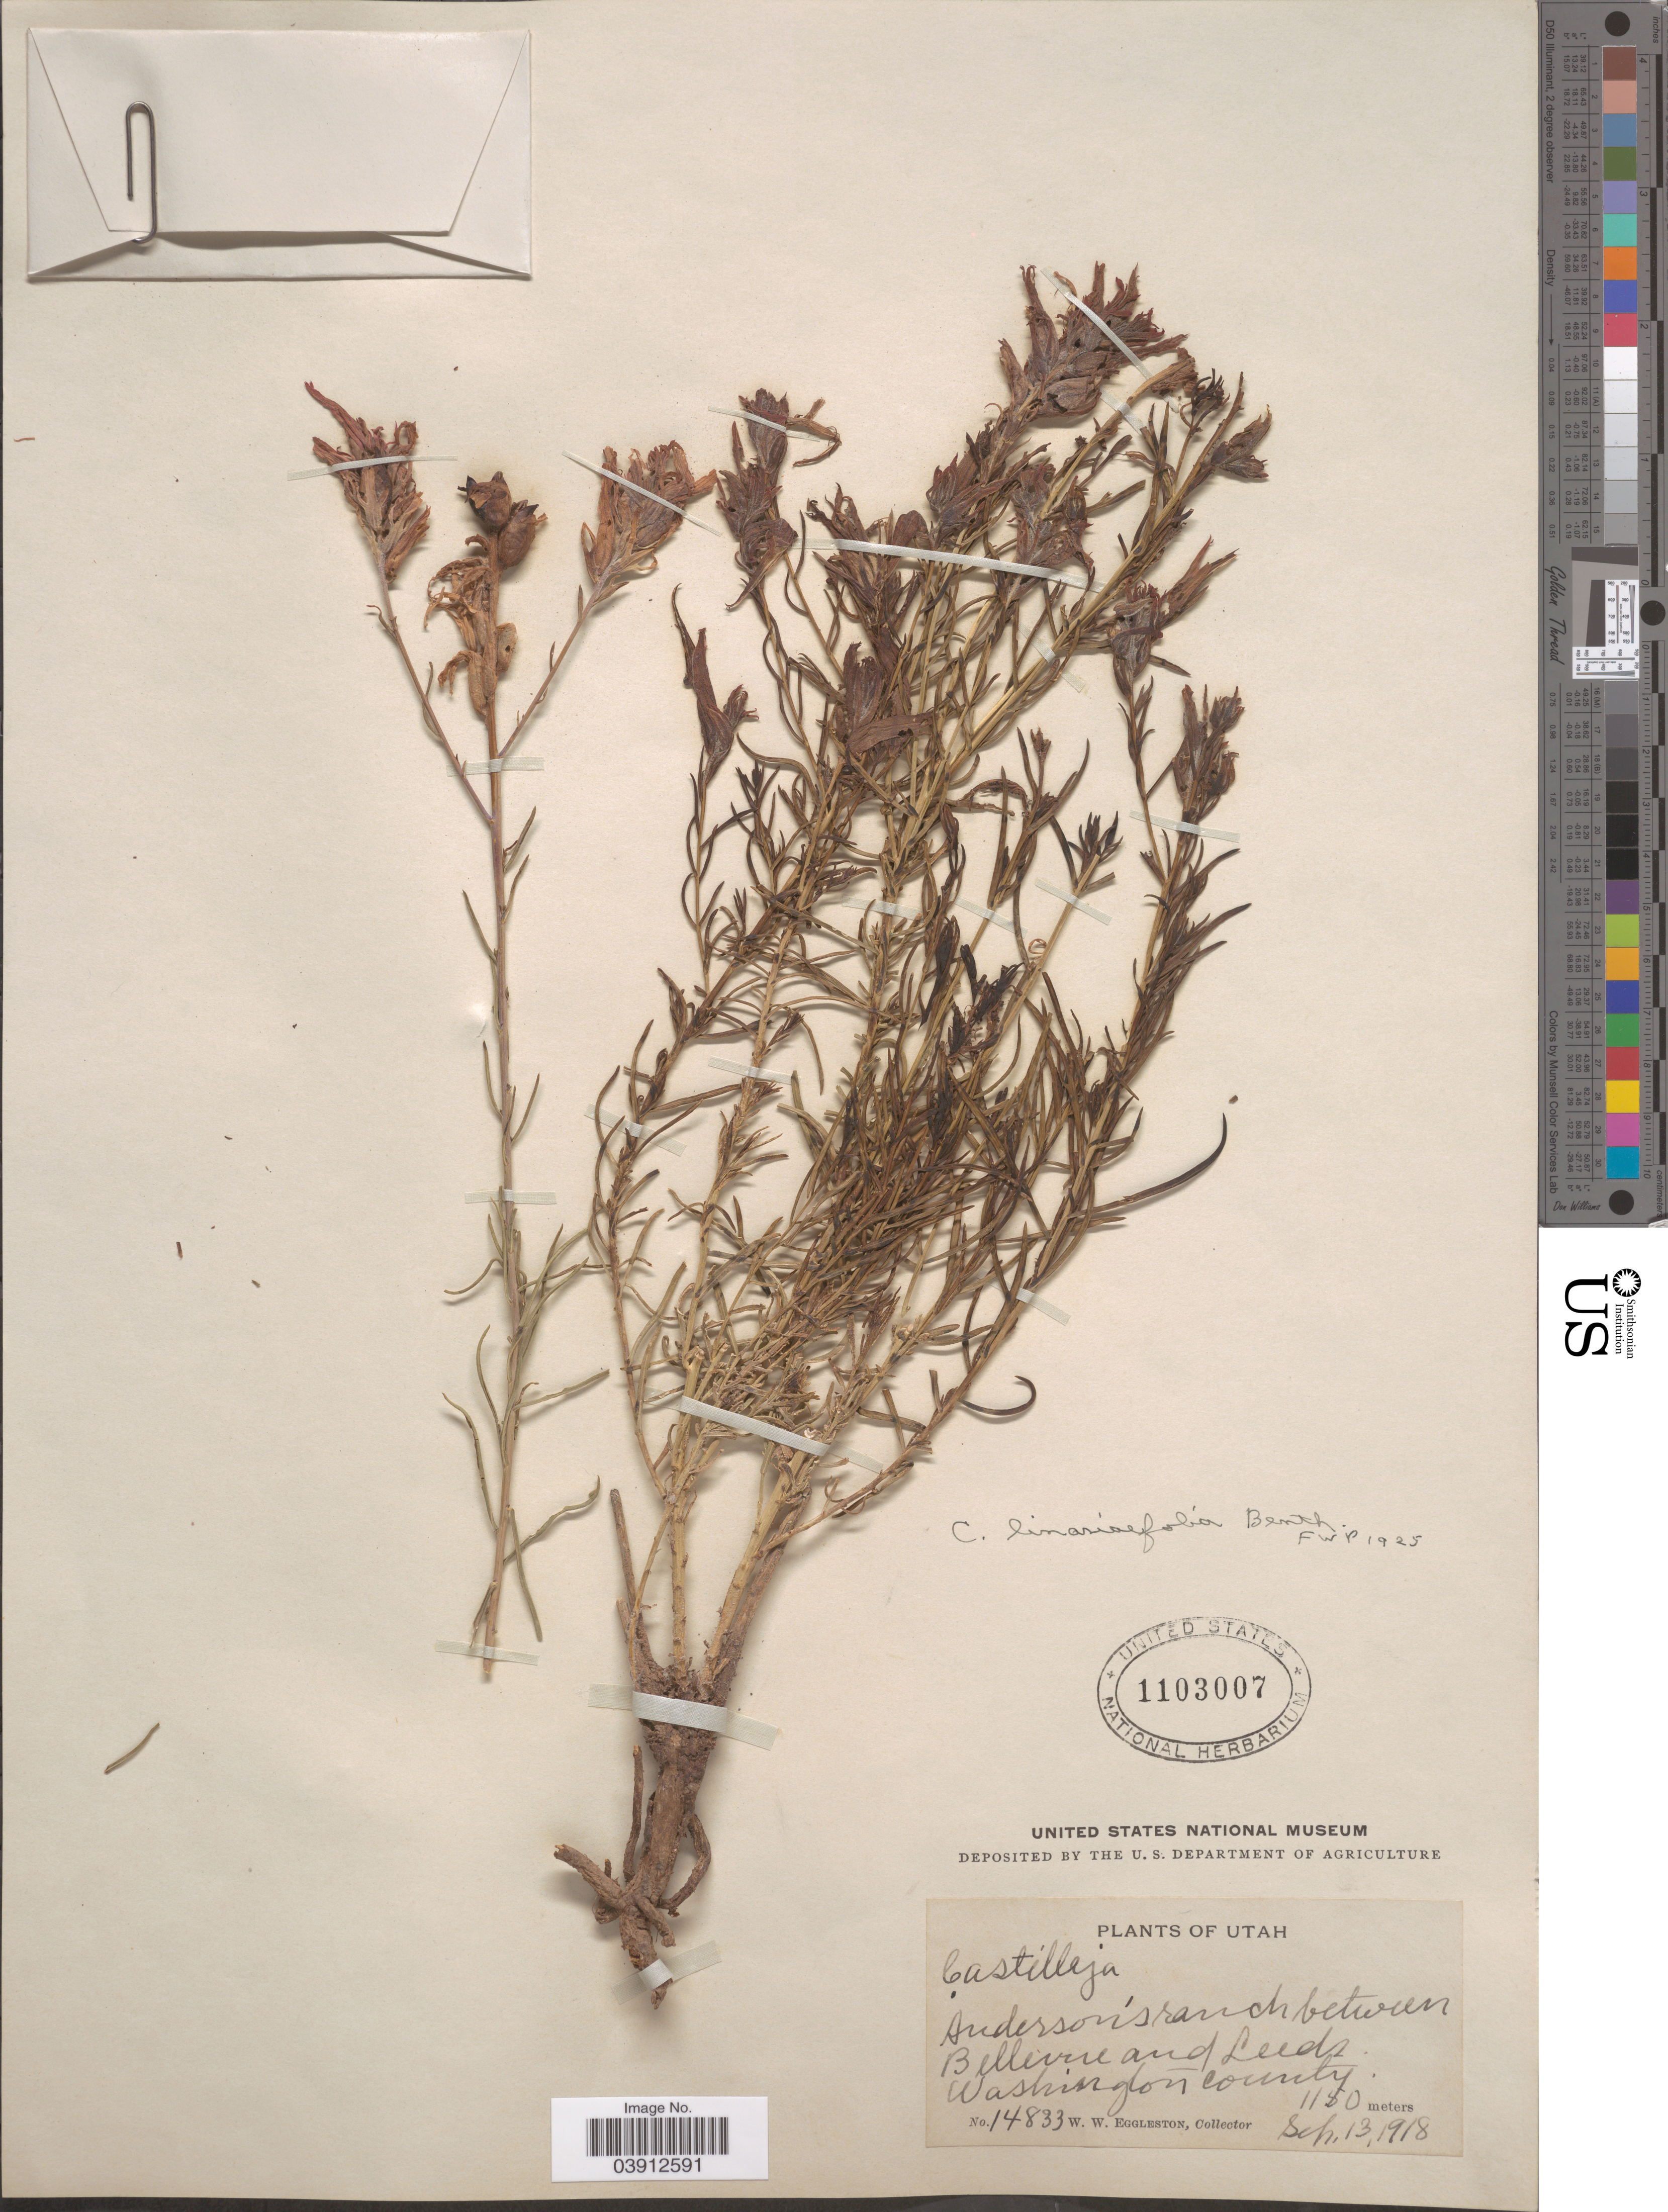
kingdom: Plantae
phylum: Tracheophyta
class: Magnoliopsida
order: Lamiales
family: Orobanchaceae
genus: Castilleja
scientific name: Castilleja linariifolia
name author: Benth.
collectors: W. W. Eggleston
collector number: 14833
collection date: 1918-09-13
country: United States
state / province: Utah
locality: Anderson's ranch between Bellevue and Leeds. Washington County.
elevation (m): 1150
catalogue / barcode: US 1103007